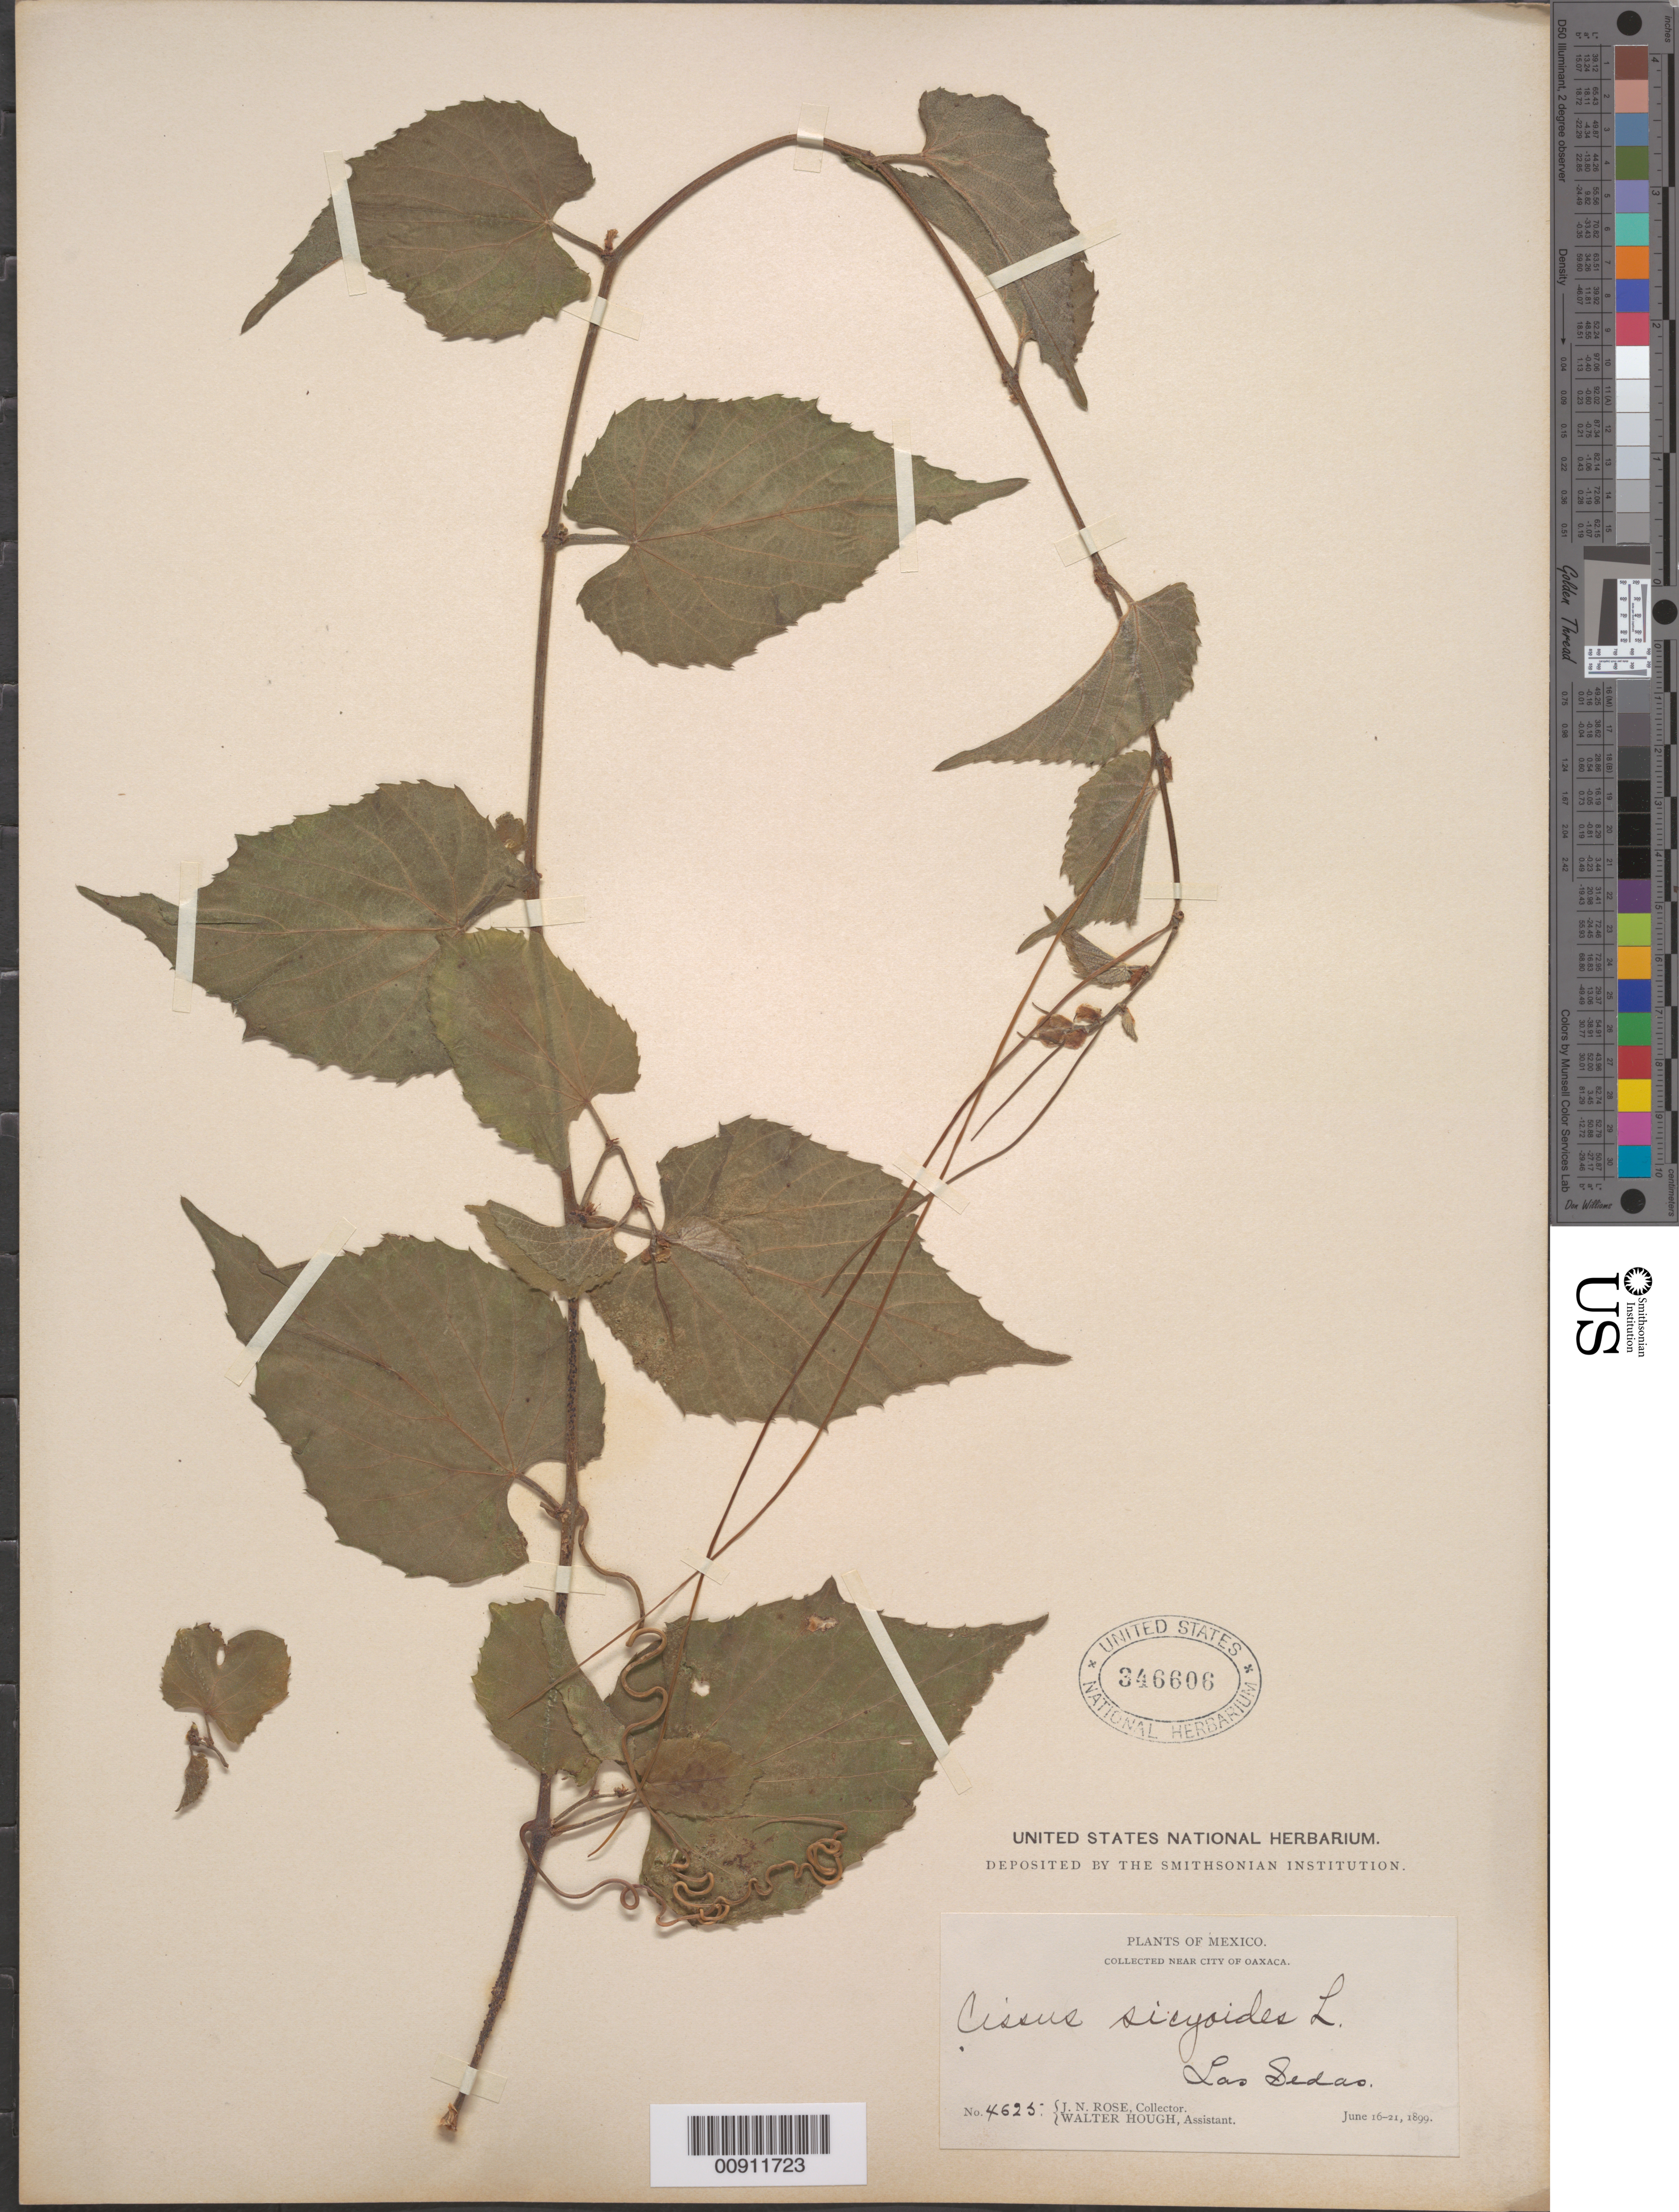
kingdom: Plantae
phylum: Tracheophyta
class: Magnoliopsida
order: Vitales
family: Vitaceae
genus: Cissus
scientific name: Cissus verticillata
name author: (L.) Nicolson & C.E. Jarvis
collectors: J. N. Rose & W. Hough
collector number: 4625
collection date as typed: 16 Jun 1899 to 21 Jun 1899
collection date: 1899-06-16/1899-06-21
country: Mexico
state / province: Oaxaca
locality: Las Sedas, near City of Oaxaca.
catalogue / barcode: US 346606